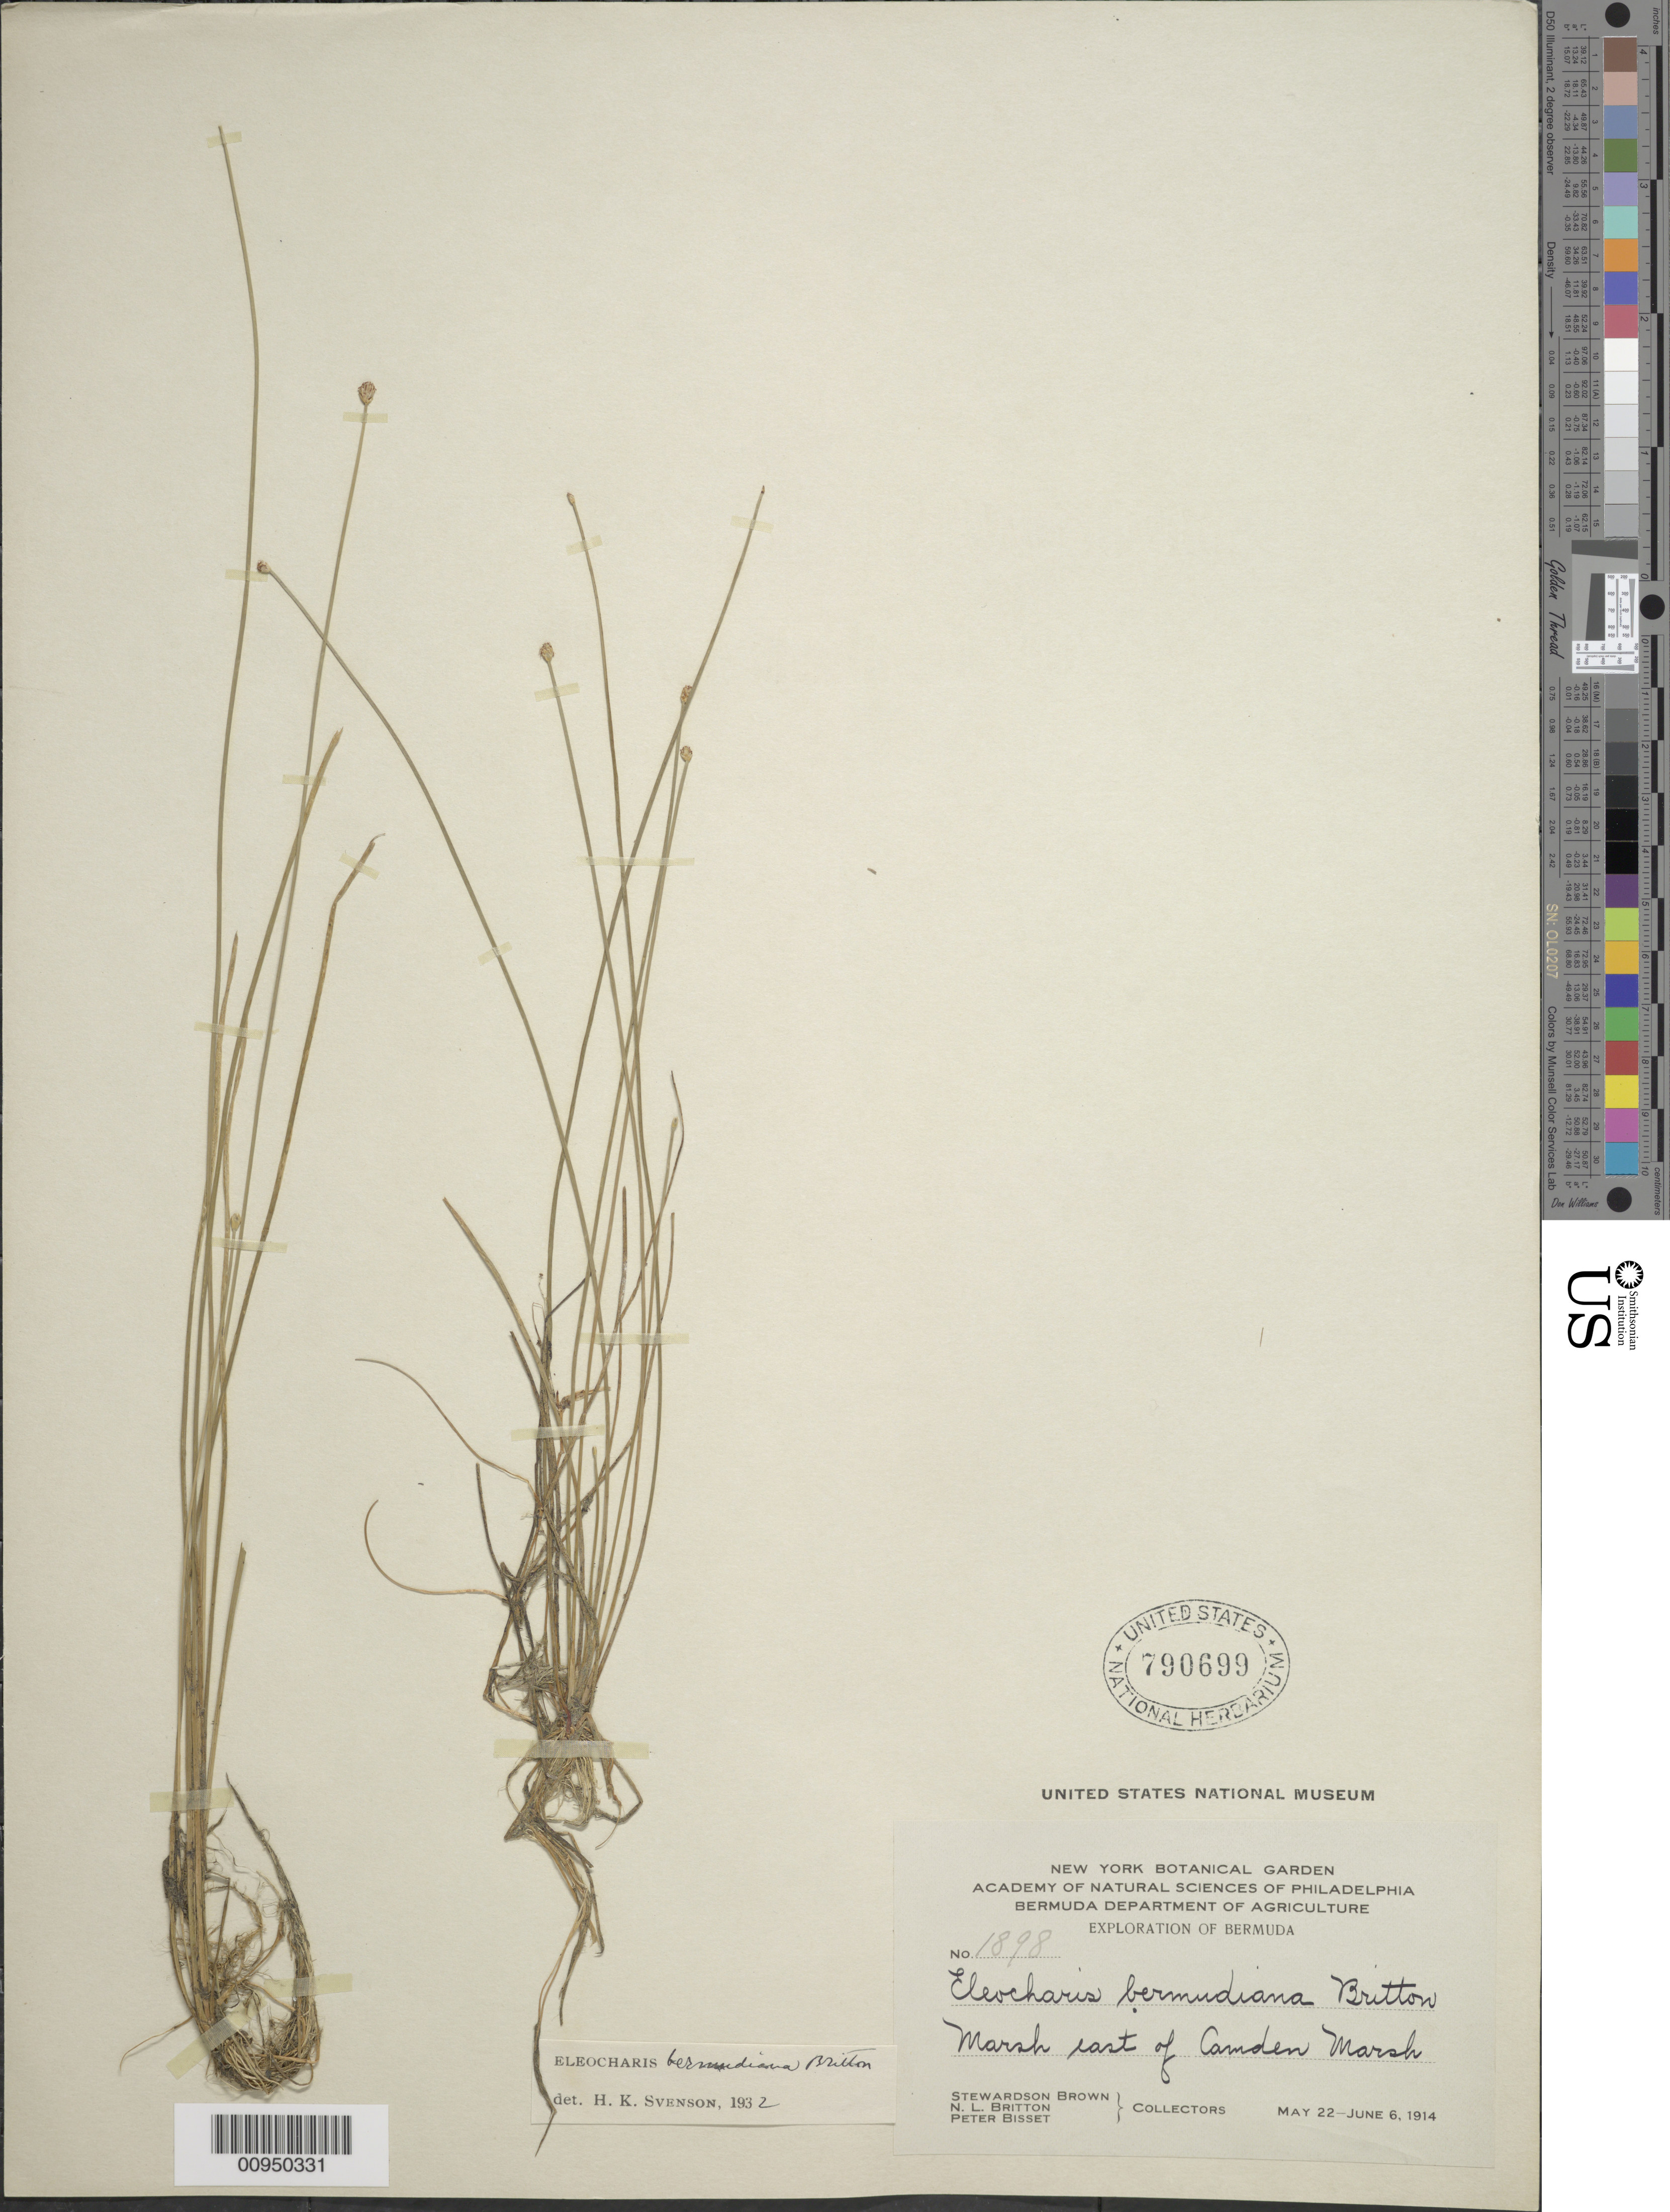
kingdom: Plantae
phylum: Tracheophyta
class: Liliopsida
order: Poales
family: Cyperaceae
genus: Eleocharis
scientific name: Eleocharis albida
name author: Torr.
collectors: S. Brown, N. Britton & P. Bisset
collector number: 1898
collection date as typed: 22 May 1914 to 06 Jun 1914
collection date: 1914-05-22/1914-06-06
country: Bermuda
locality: marsh east of Camden Marsh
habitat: Marsh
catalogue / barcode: US 790699